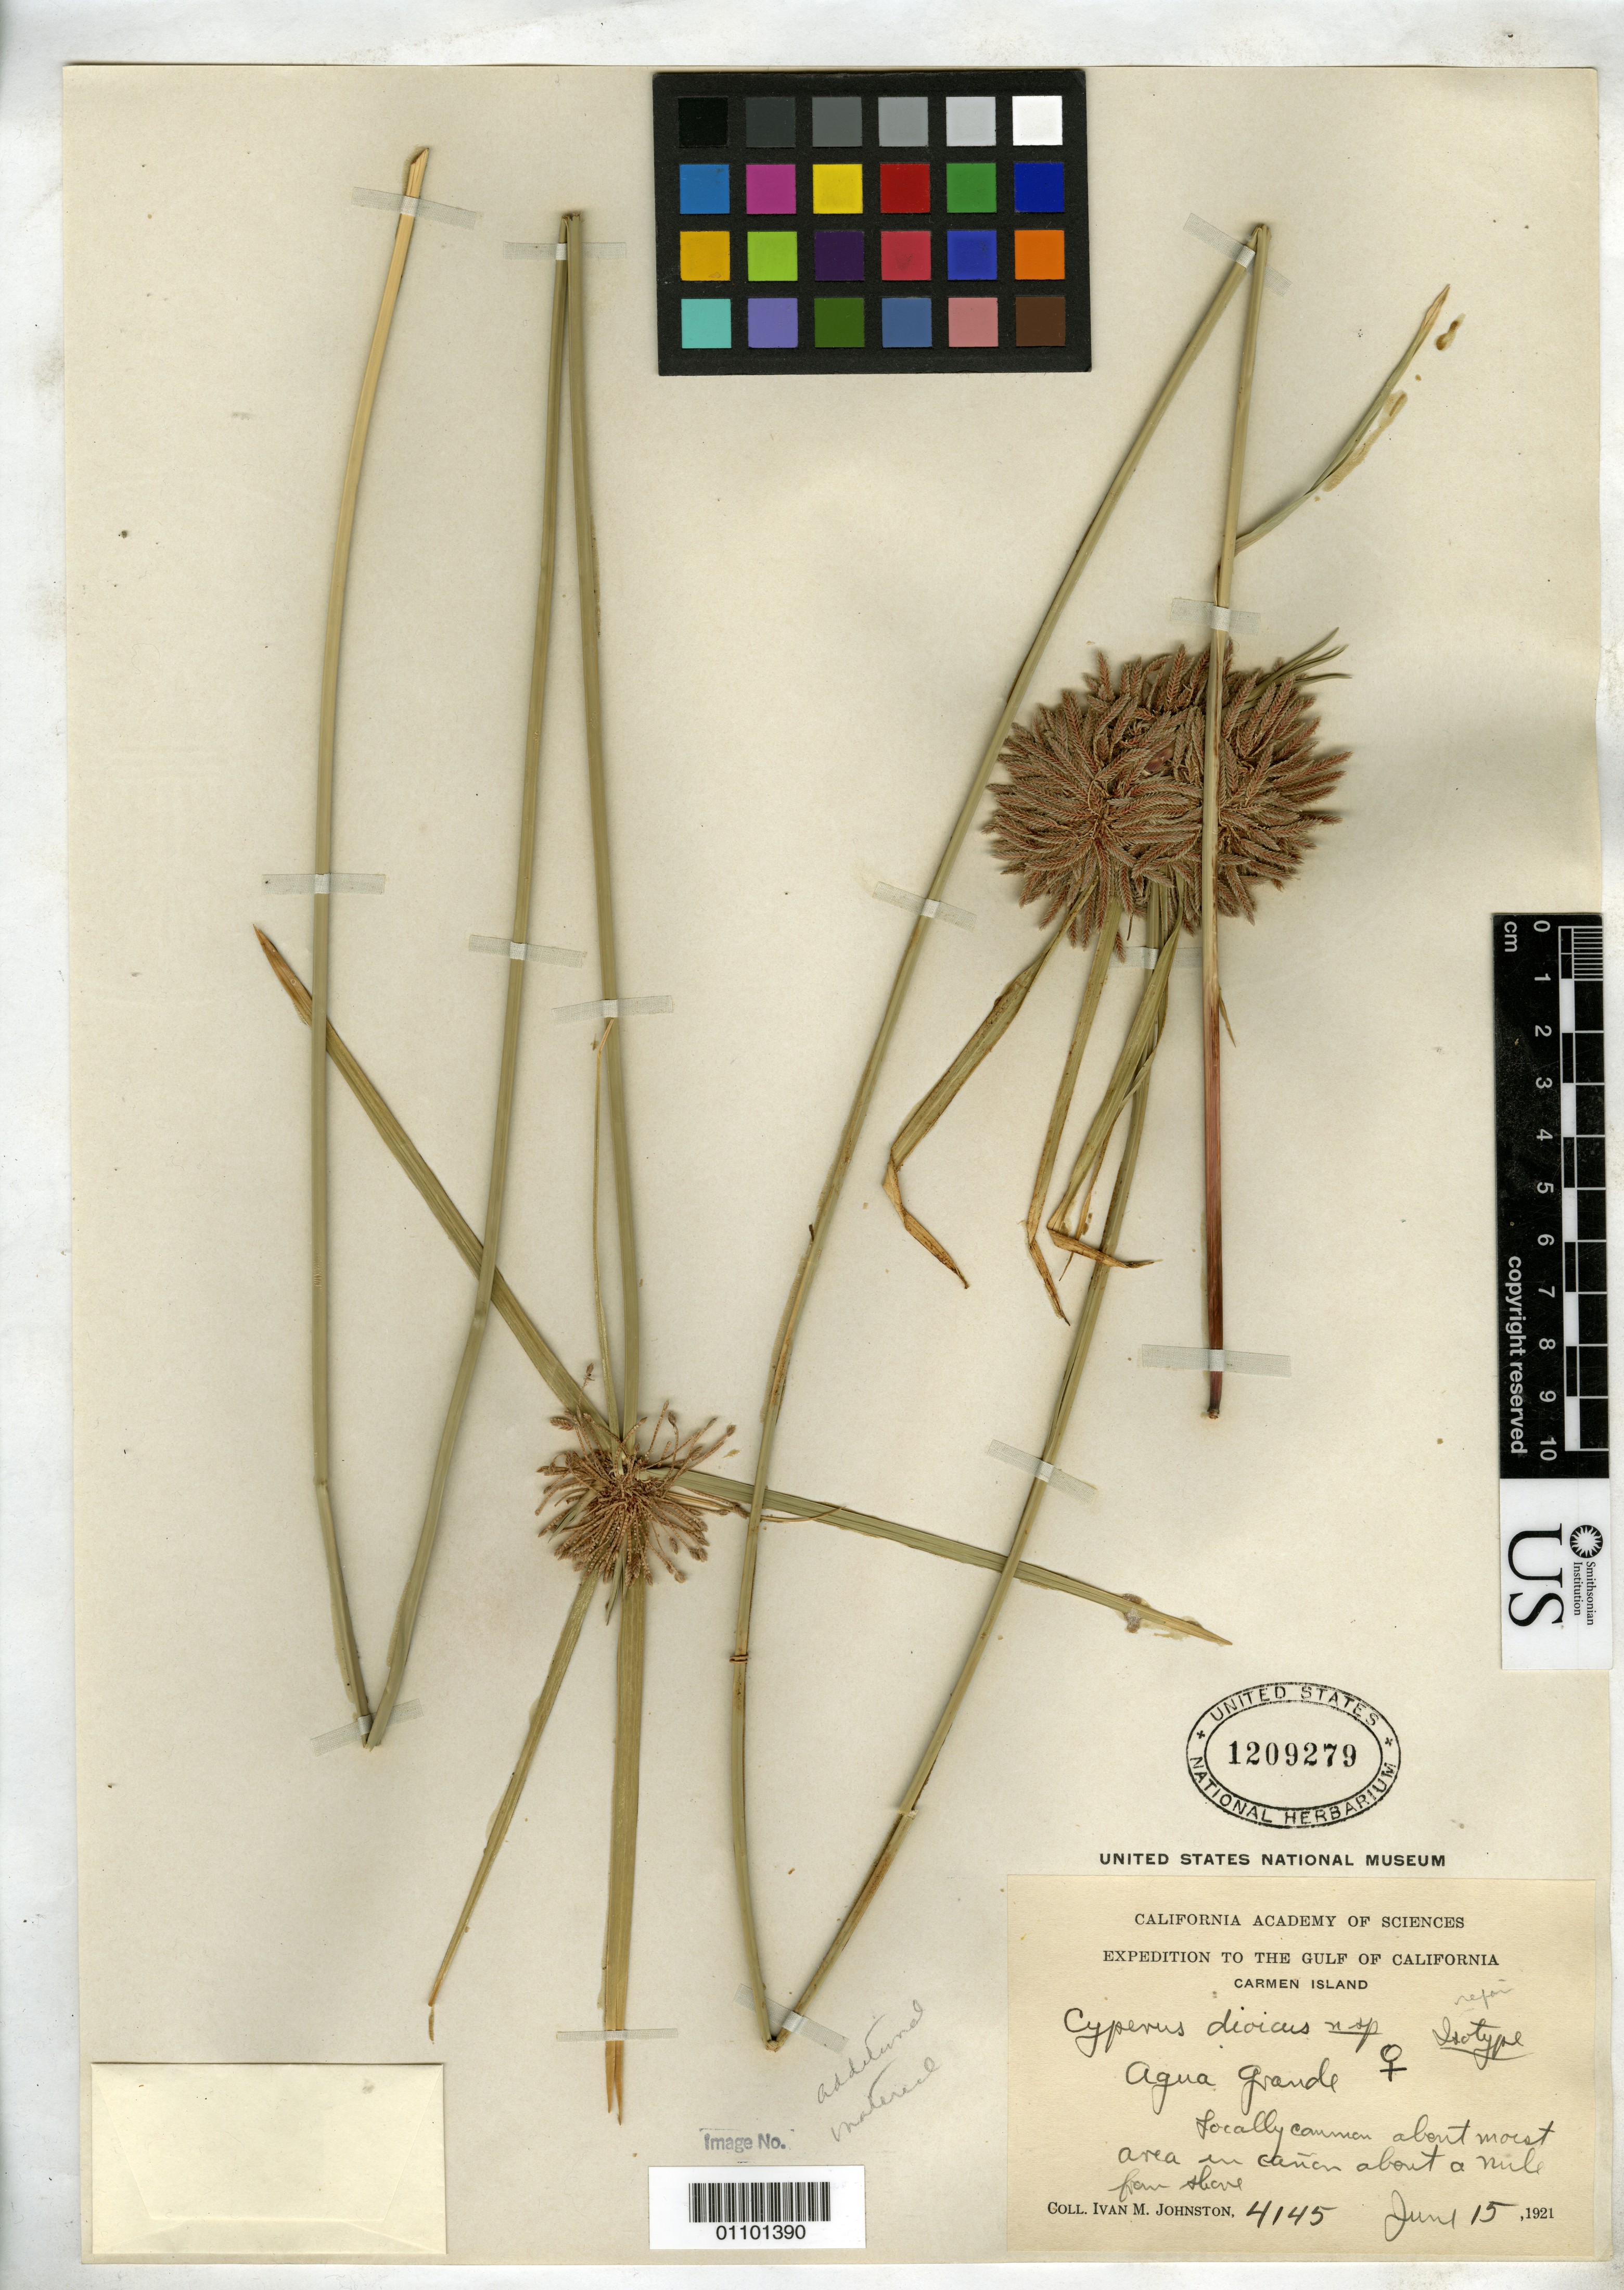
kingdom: Plantae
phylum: Tracheophyta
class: Liliopsida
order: Poales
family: Cyperaceae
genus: Cyperus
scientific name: Cyperus dioicus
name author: I.M. Johnst.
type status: Isotype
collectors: I.M. Johnston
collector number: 4145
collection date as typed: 15 Jun 1921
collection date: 1921-06-15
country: Mexico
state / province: Campeche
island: Carmen Island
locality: Agua Grande.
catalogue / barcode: US 1209279